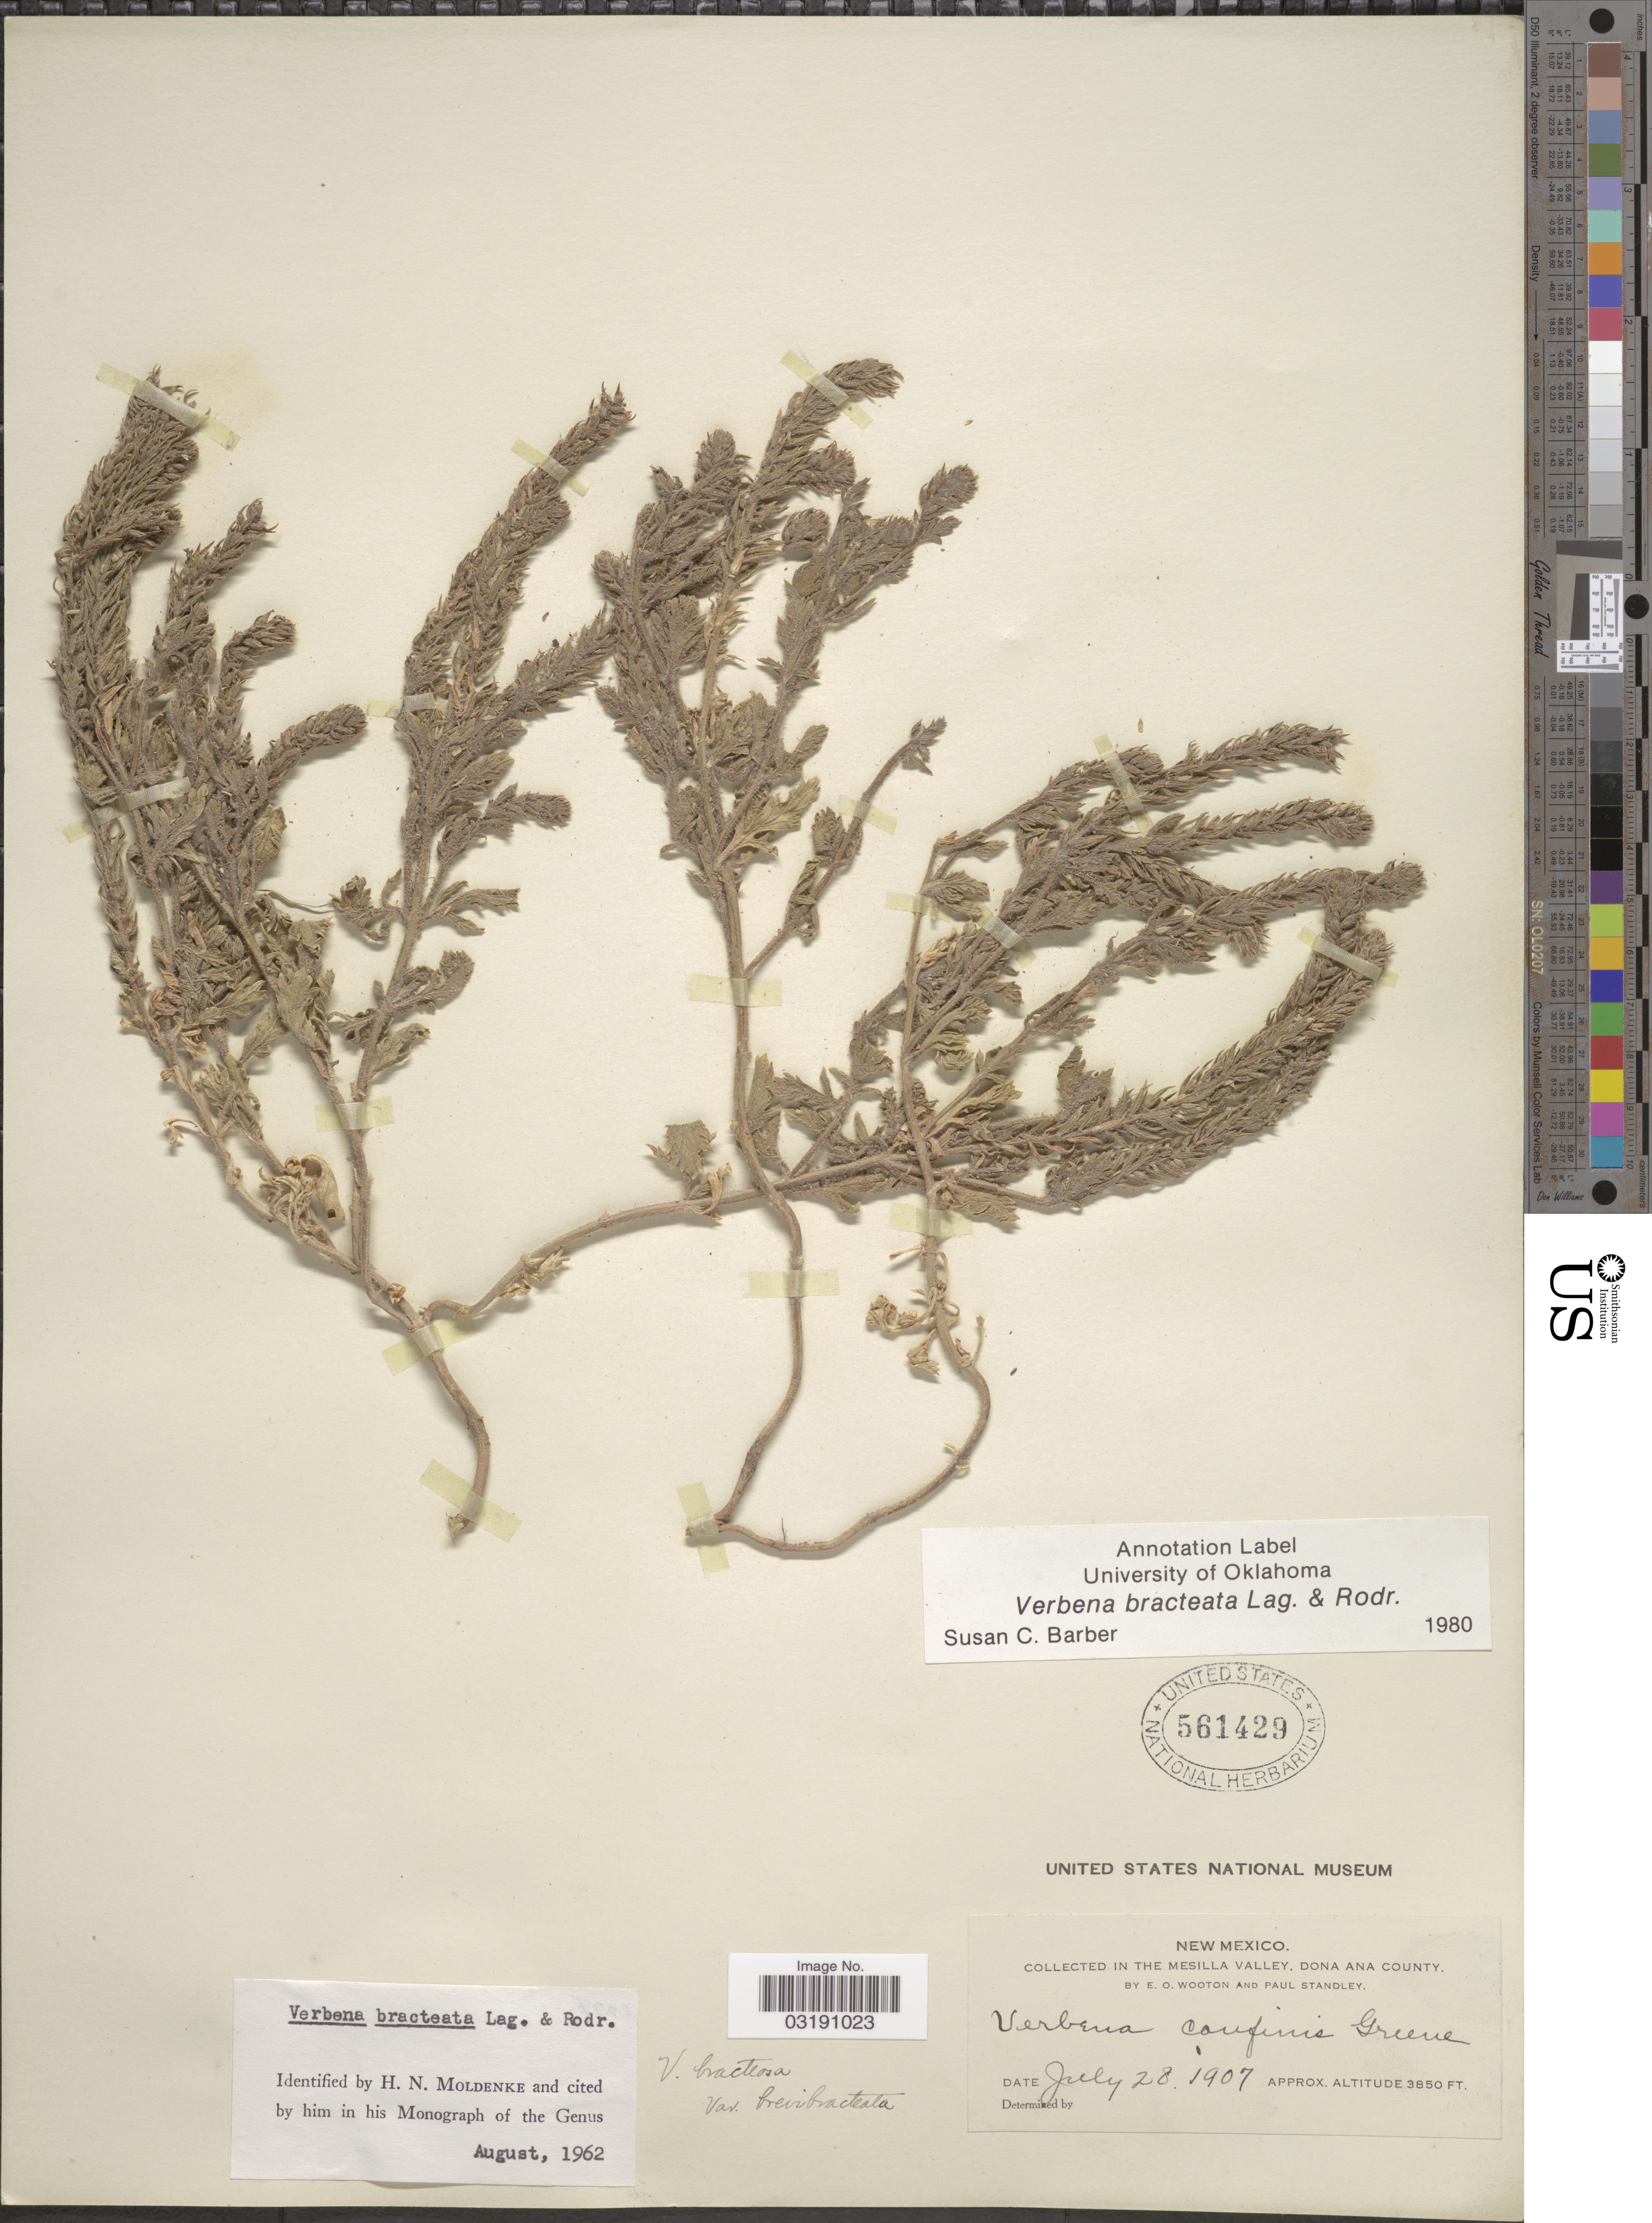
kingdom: Plantae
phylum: Tracheophyta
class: Magnoliopsida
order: Lamiales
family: Verbenaceae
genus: Verbena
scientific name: Verbena bracteata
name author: Cav. ex Lag. & Rodr.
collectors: E. O. Wooton & P. C. Standley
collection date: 1907-07-28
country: United States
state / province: New Mexico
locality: The Mesilla Valley, Dona Ana County.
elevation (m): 1173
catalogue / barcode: US 561429